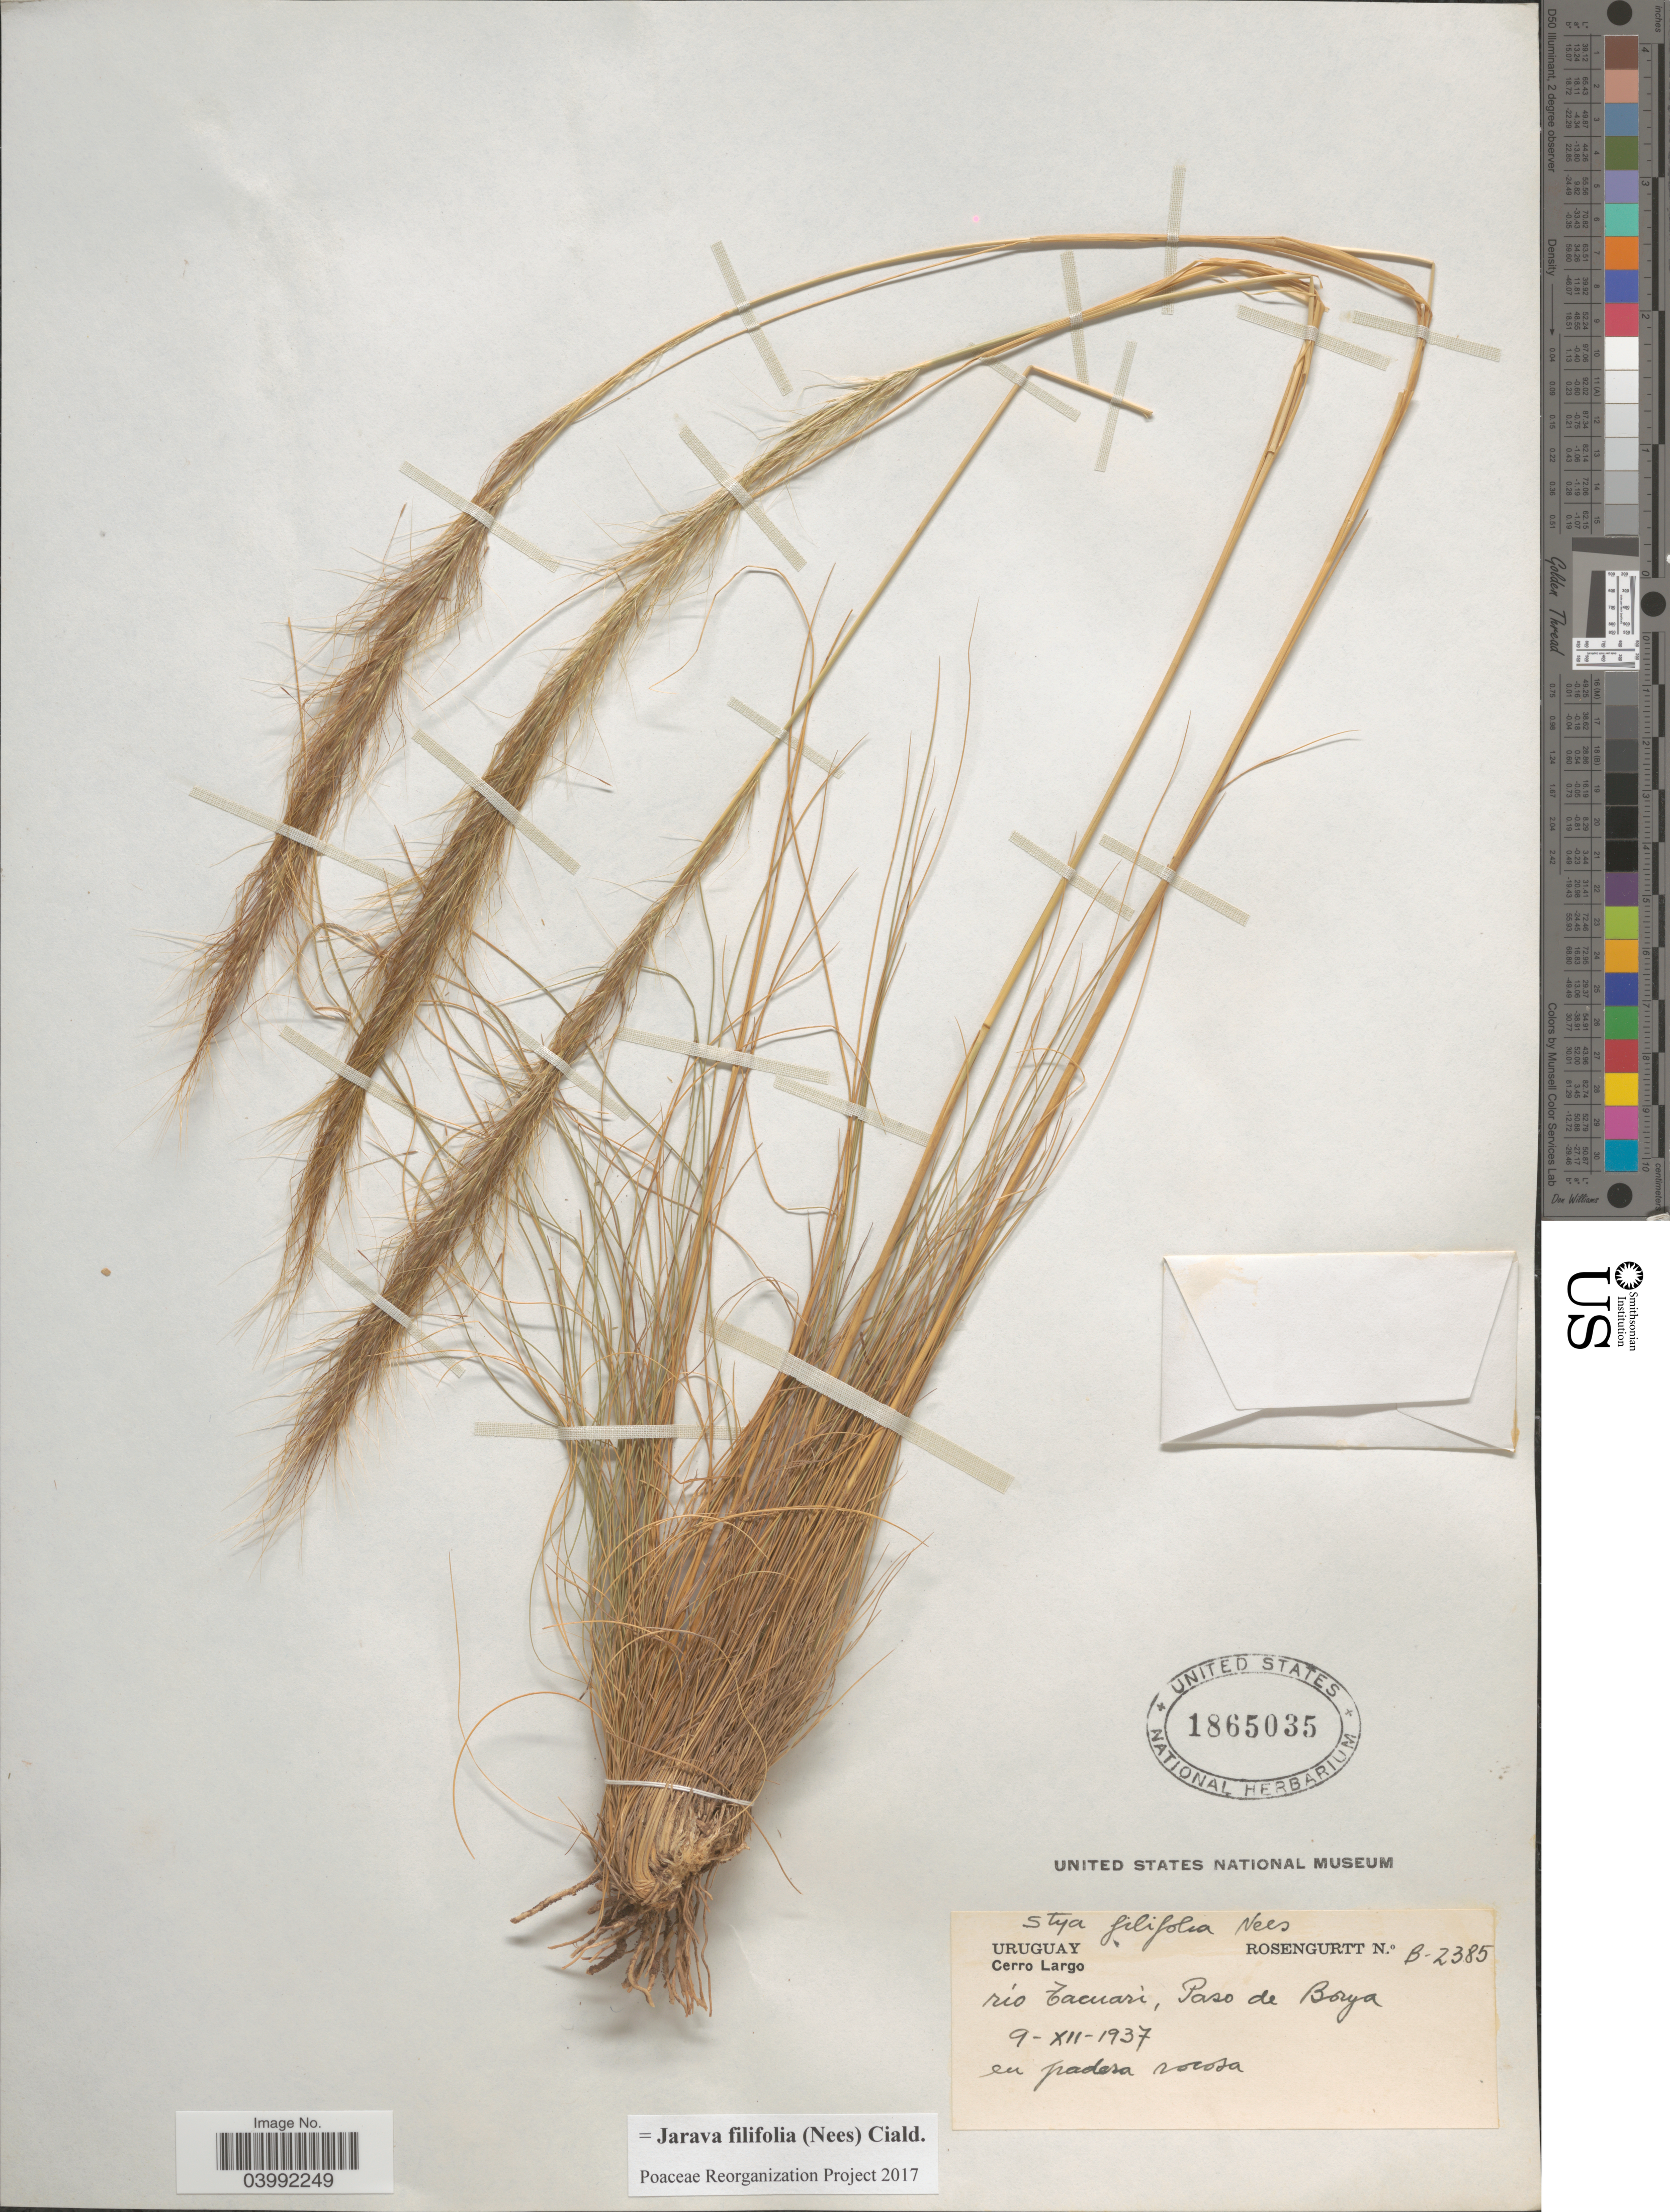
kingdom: Plantae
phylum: Tracheophyta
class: Liliopsida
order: Poales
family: Poaceae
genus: Jarava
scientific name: Jarava filifolia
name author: (Nees) Ciald.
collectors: Rosengurtt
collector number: B-2385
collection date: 1937-12-09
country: Uruguay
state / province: Cerro Largo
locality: Rio Tacuari, Paso de Borya.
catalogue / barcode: US 1865035